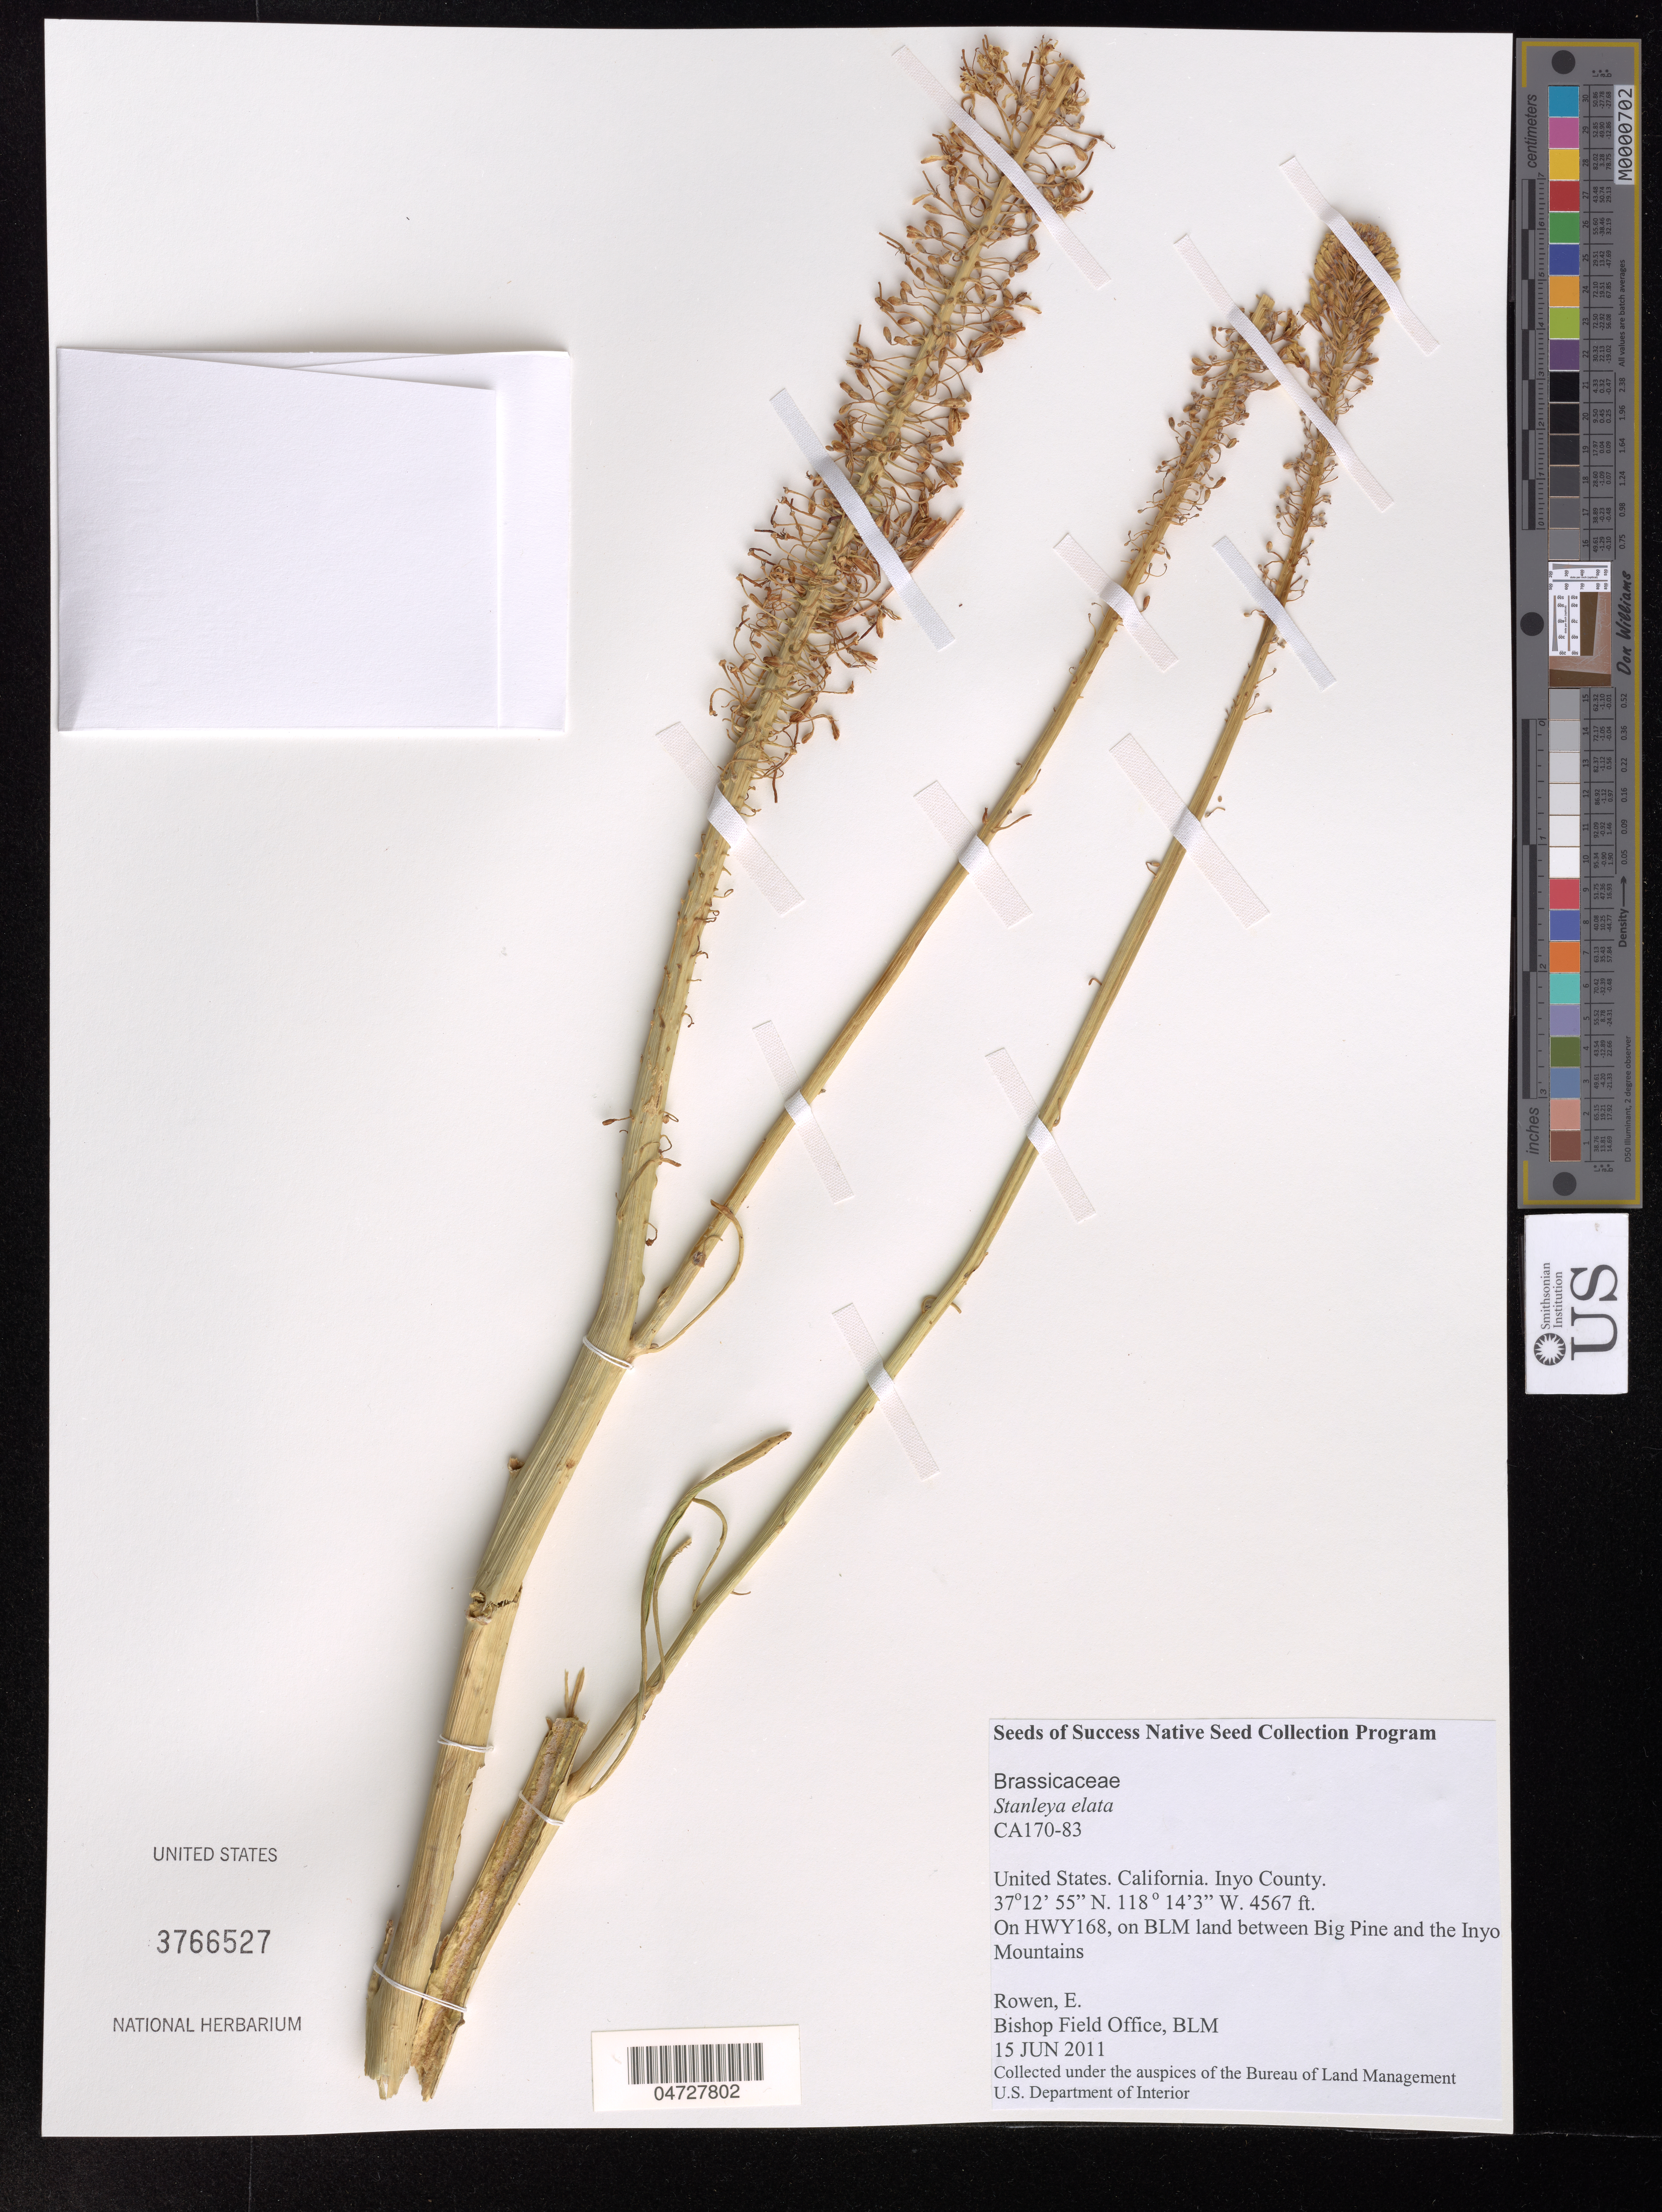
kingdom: Plantae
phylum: Tracheophyta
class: Magnoliopsida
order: Brassicales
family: Brassicaceae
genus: Stanleya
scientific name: Stanleya elata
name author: M.E. Jones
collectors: E. Rowen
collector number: CA170-93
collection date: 2011-06-15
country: United States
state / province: California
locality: Inyo County. On HWY168, on BLM land between Big Pine and the Inyo Mountains.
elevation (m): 1392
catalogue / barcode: US 3766527